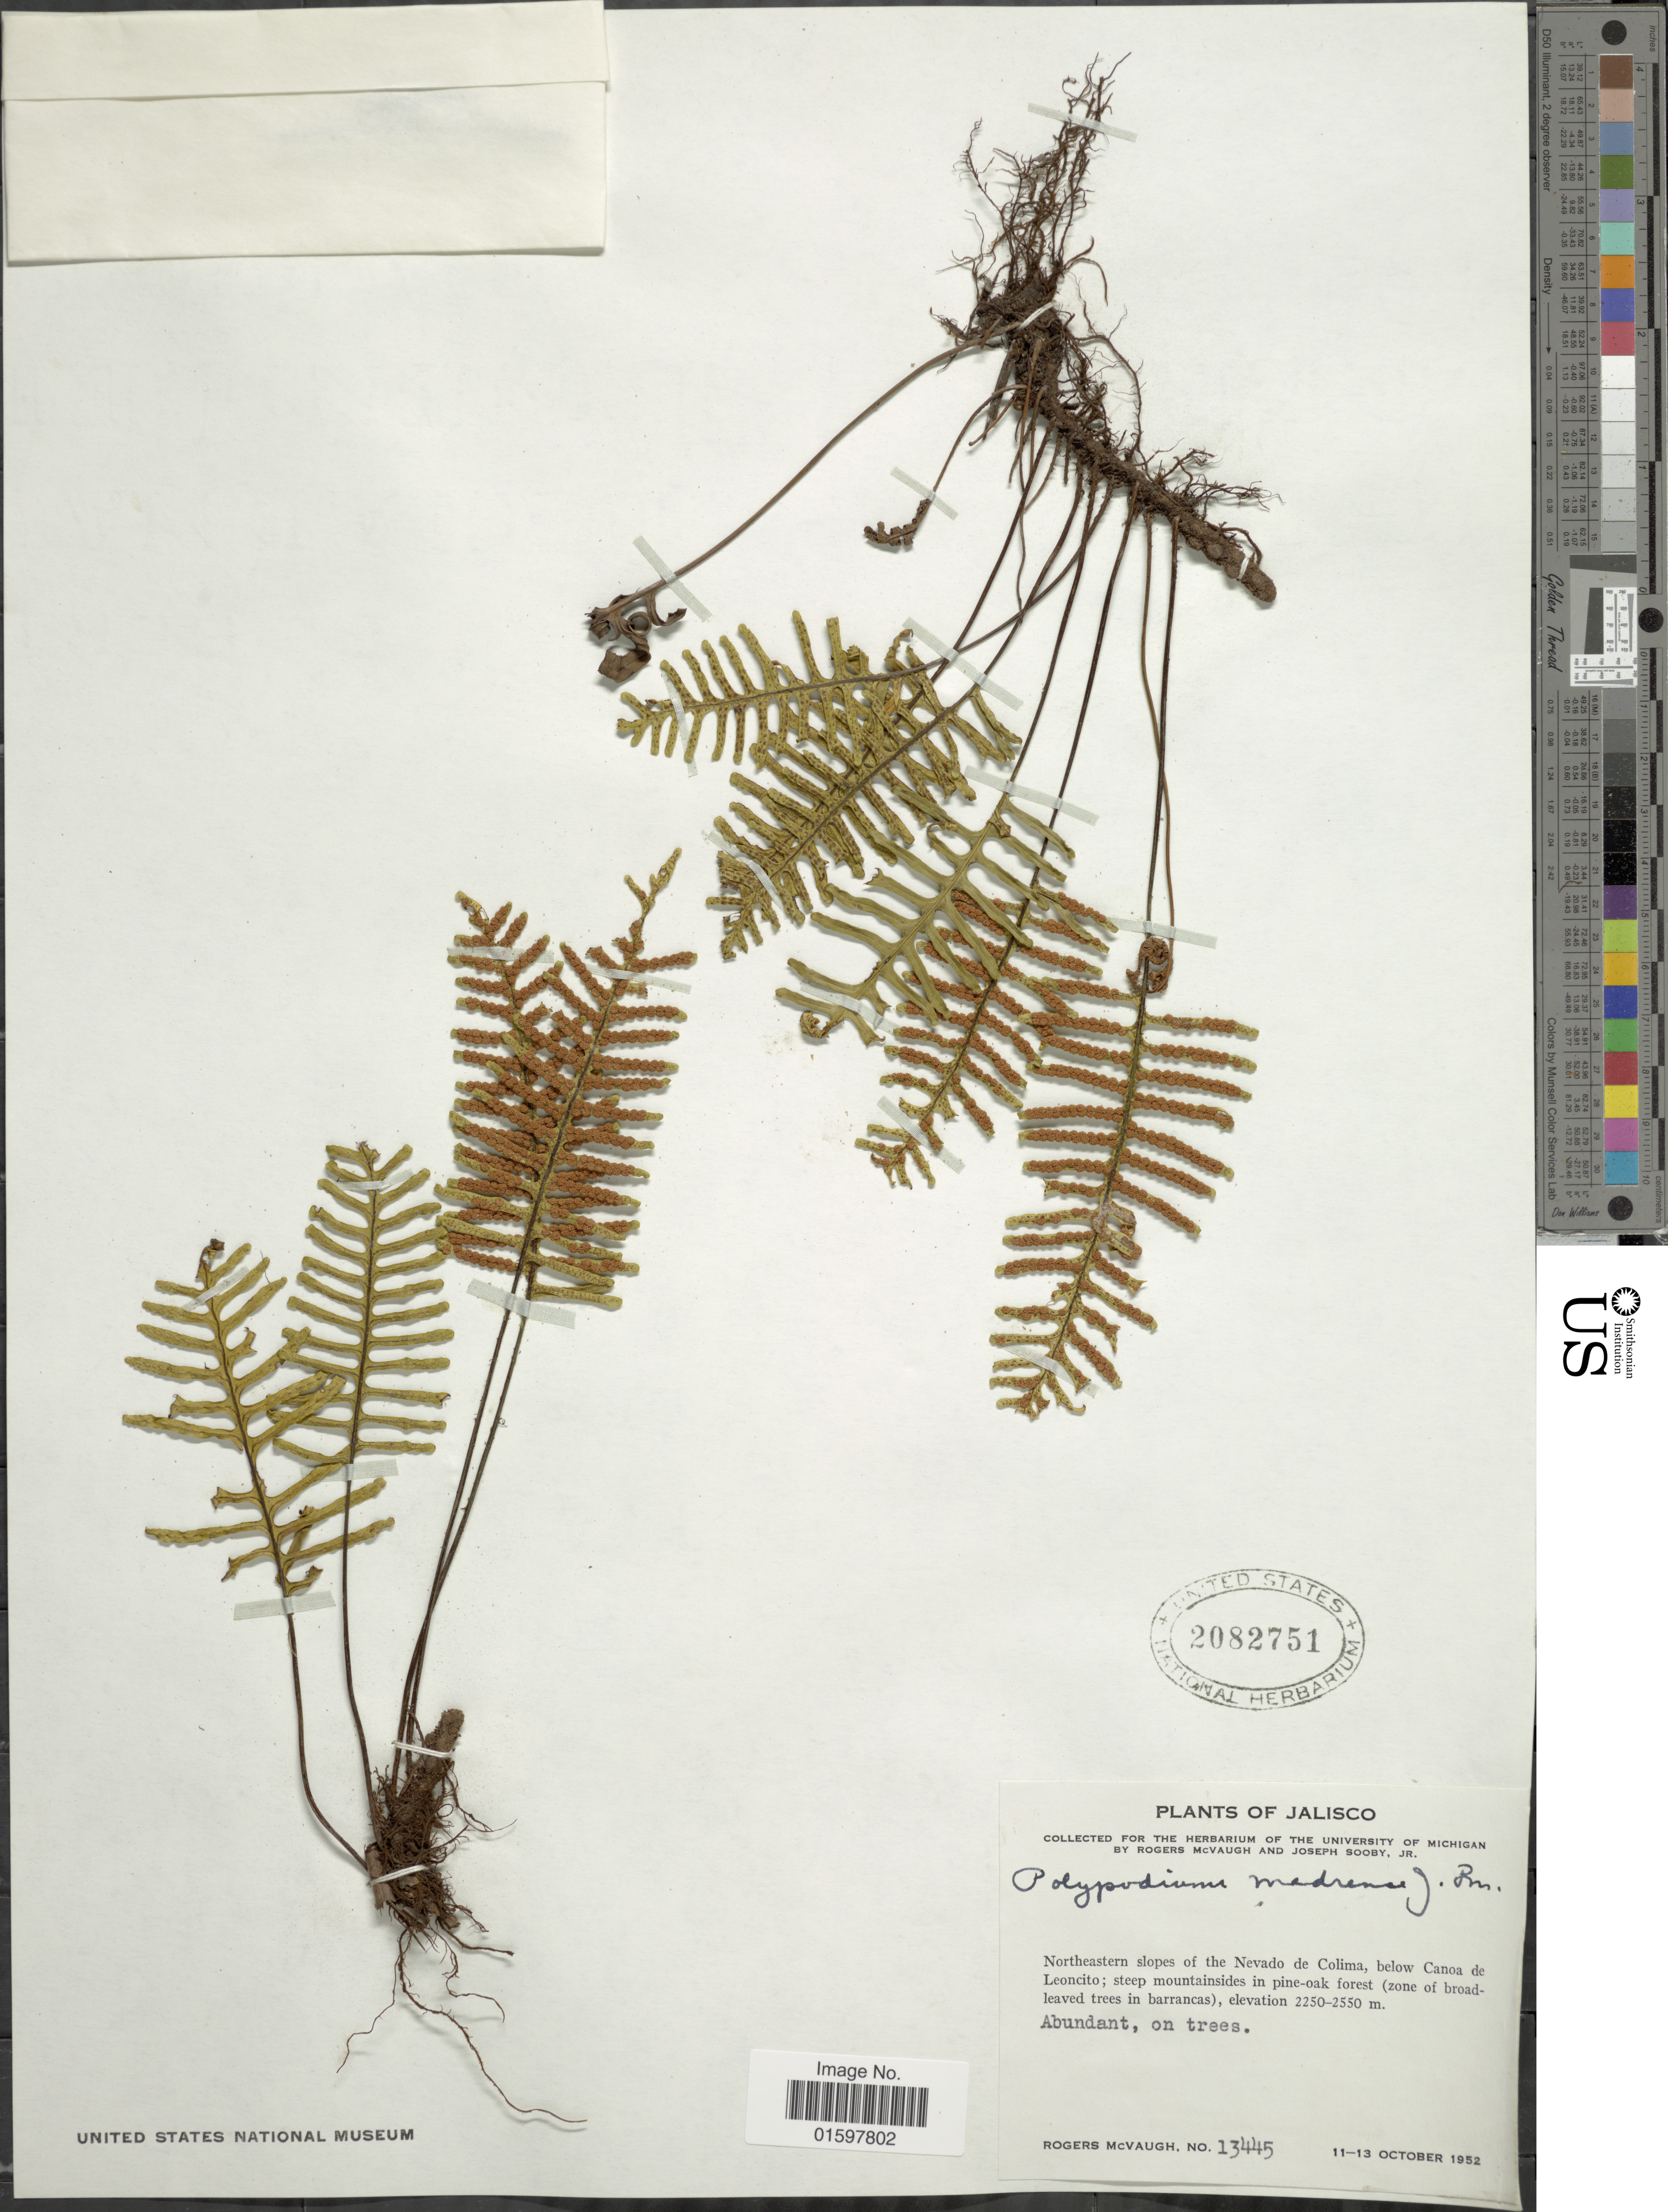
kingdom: Plantae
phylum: Tracheophyta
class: Polypodiopsida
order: Polypodiales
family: Polypodiaceae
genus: Pleopeltis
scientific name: Pleopeltis madrense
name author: (J. Sm.) A.R. Sm. & Tejero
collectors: R. McVaugh & J. Sooby Jr.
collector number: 13445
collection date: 1952-10-11/1952-10-13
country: Mexico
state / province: Jalisco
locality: Northeastern slopes of the Nevado de Colima, below Canoa de Leoncito; steep mountainsides in pine-oak forest.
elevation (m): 2250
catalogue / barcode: US 2082751